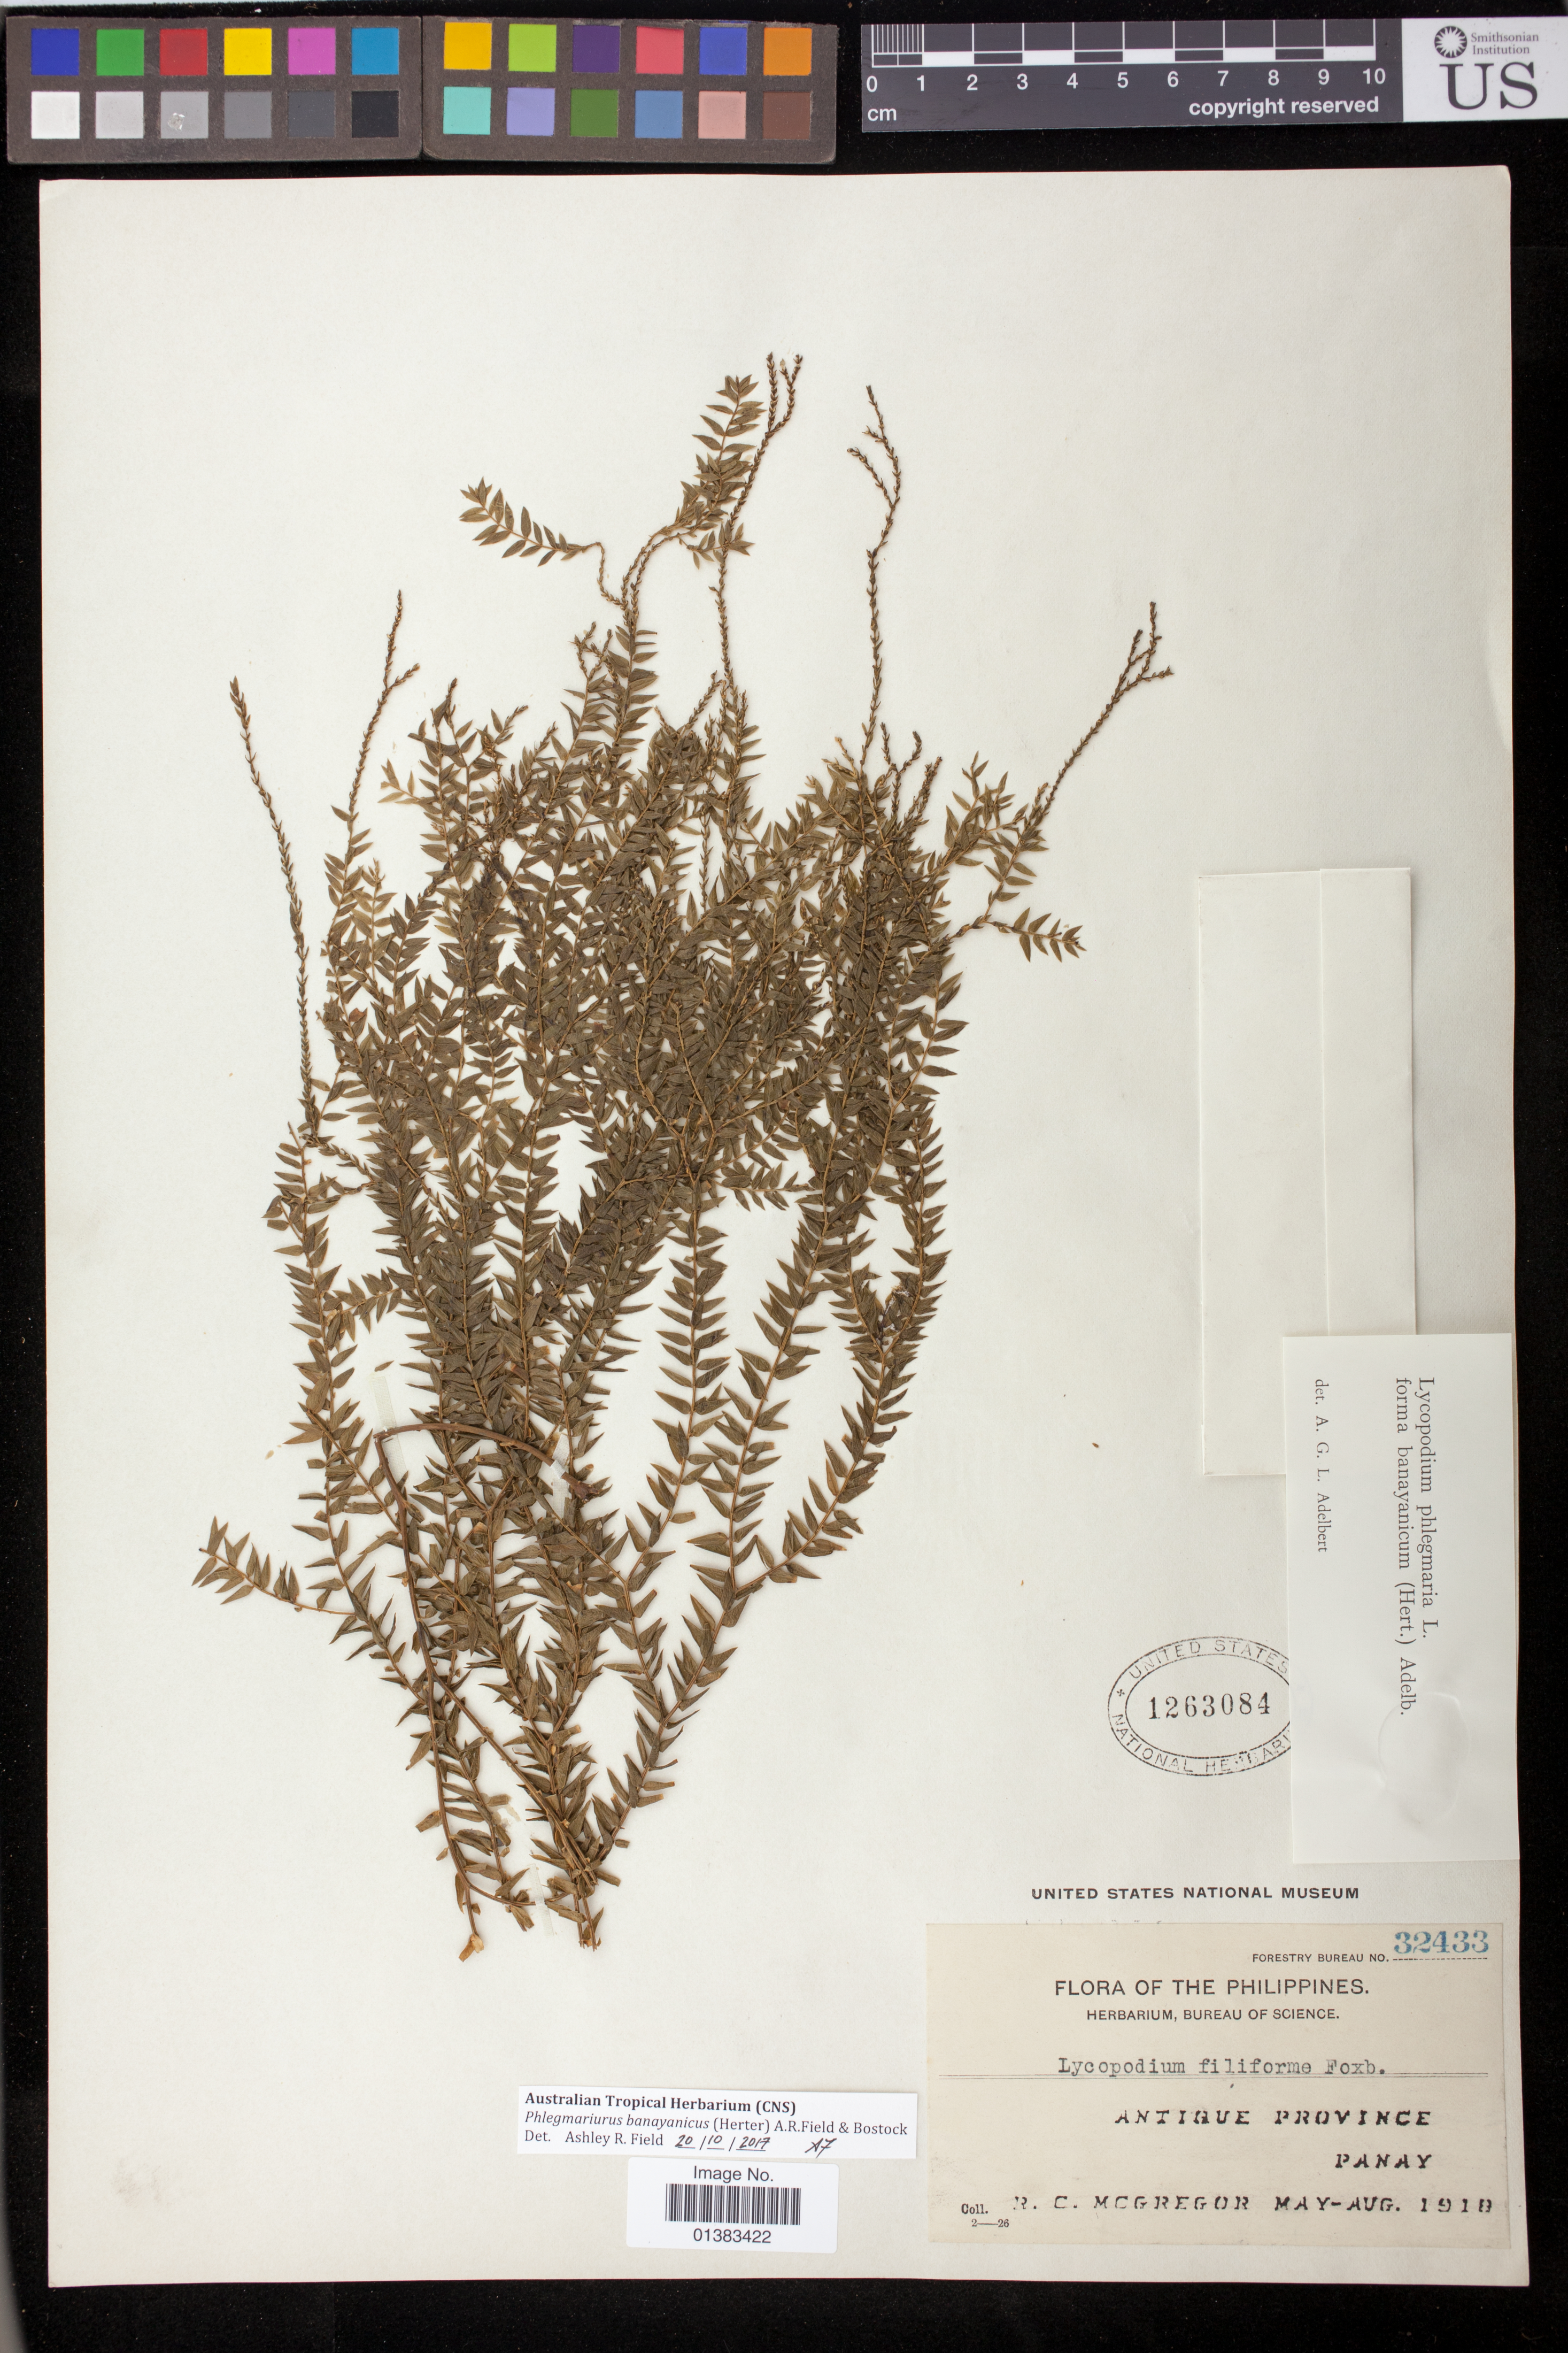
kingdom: Plantae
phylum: Tracheophyta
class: Lycopodiopsida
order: Lycopodiales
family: Lycopodiaceae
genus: Urostachys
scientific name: Urostachys banayanicus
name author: Herter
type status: Isosyntype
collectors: R. C. McGregor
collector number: For. Bur. 32433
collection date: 1918-05/1918-08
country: Philippines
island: Panay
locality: Antique Province, Panay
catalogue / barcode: US 1263084